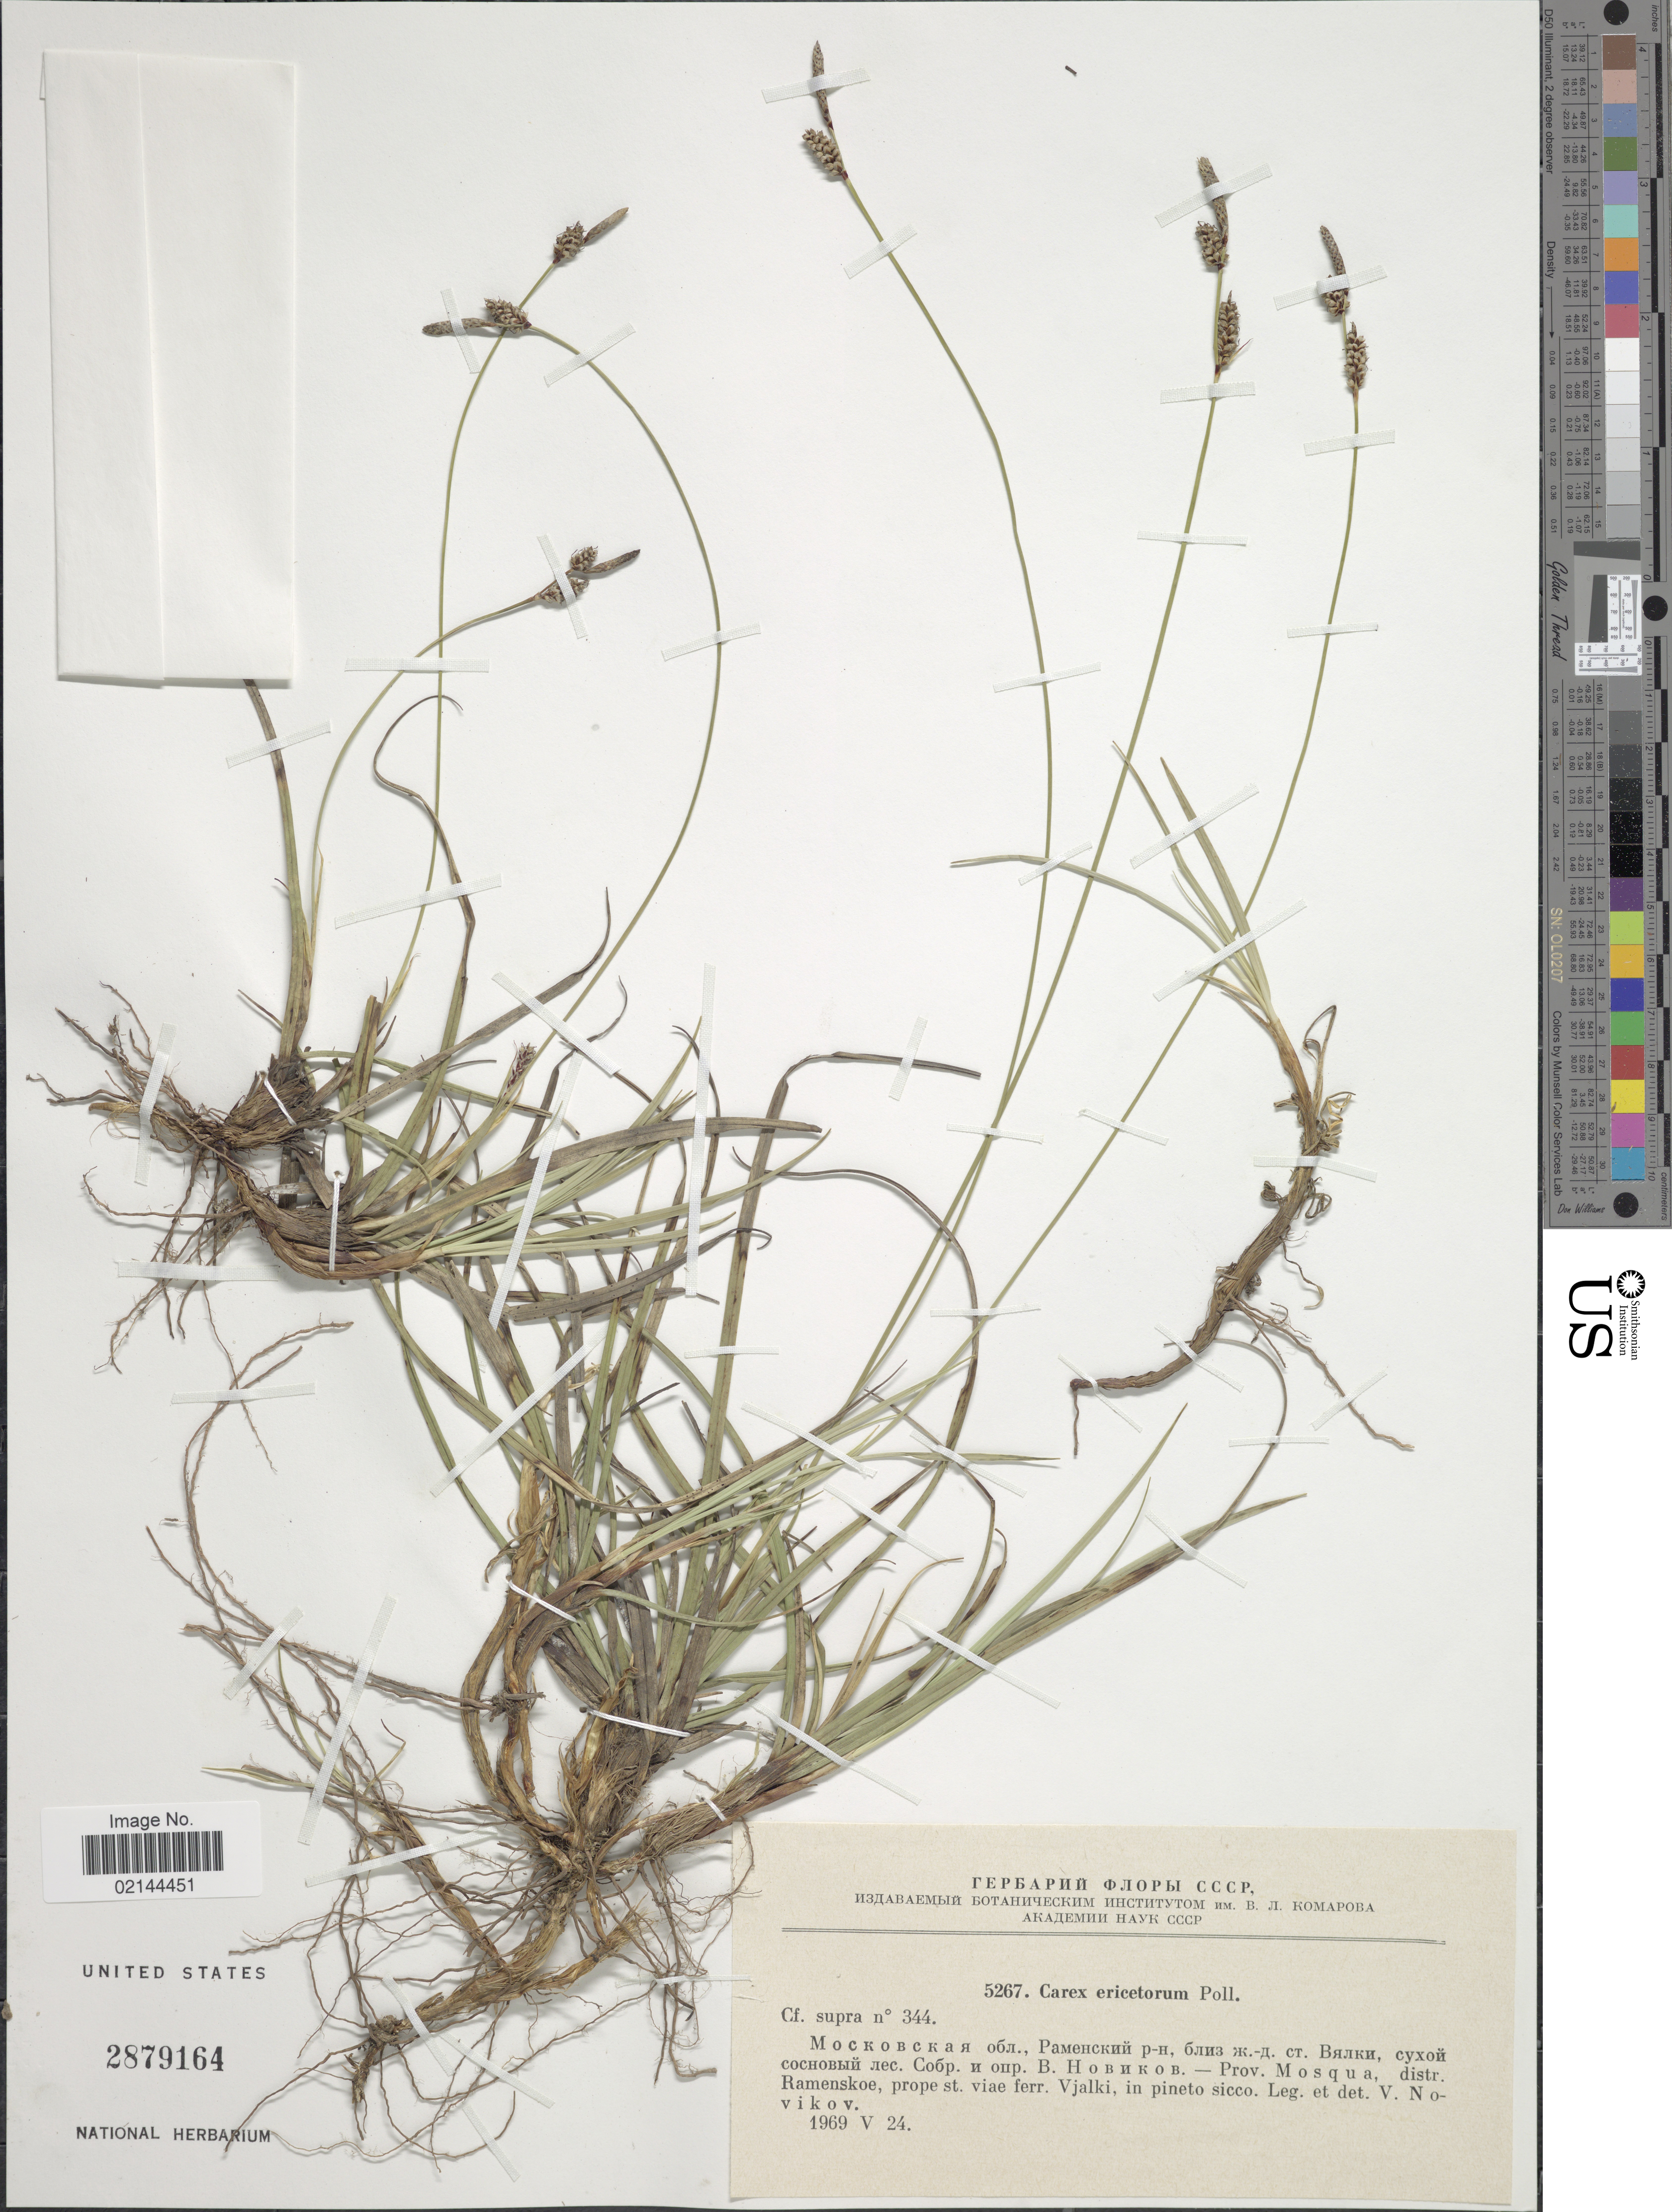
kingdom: Plantae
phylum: Tracheophyta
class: Liliopsida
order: Poales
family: Cyperaceae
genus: Carex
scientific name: Carex ericetorum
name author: Pollich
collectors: V. Novikov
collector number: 5267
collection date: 1969-05-24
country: Russian Federation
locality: Prov. Mosqua, distr. Ramenskoe, prope st. viae ferr. Vjalki, in pineto sicco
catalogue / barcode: US 2879164